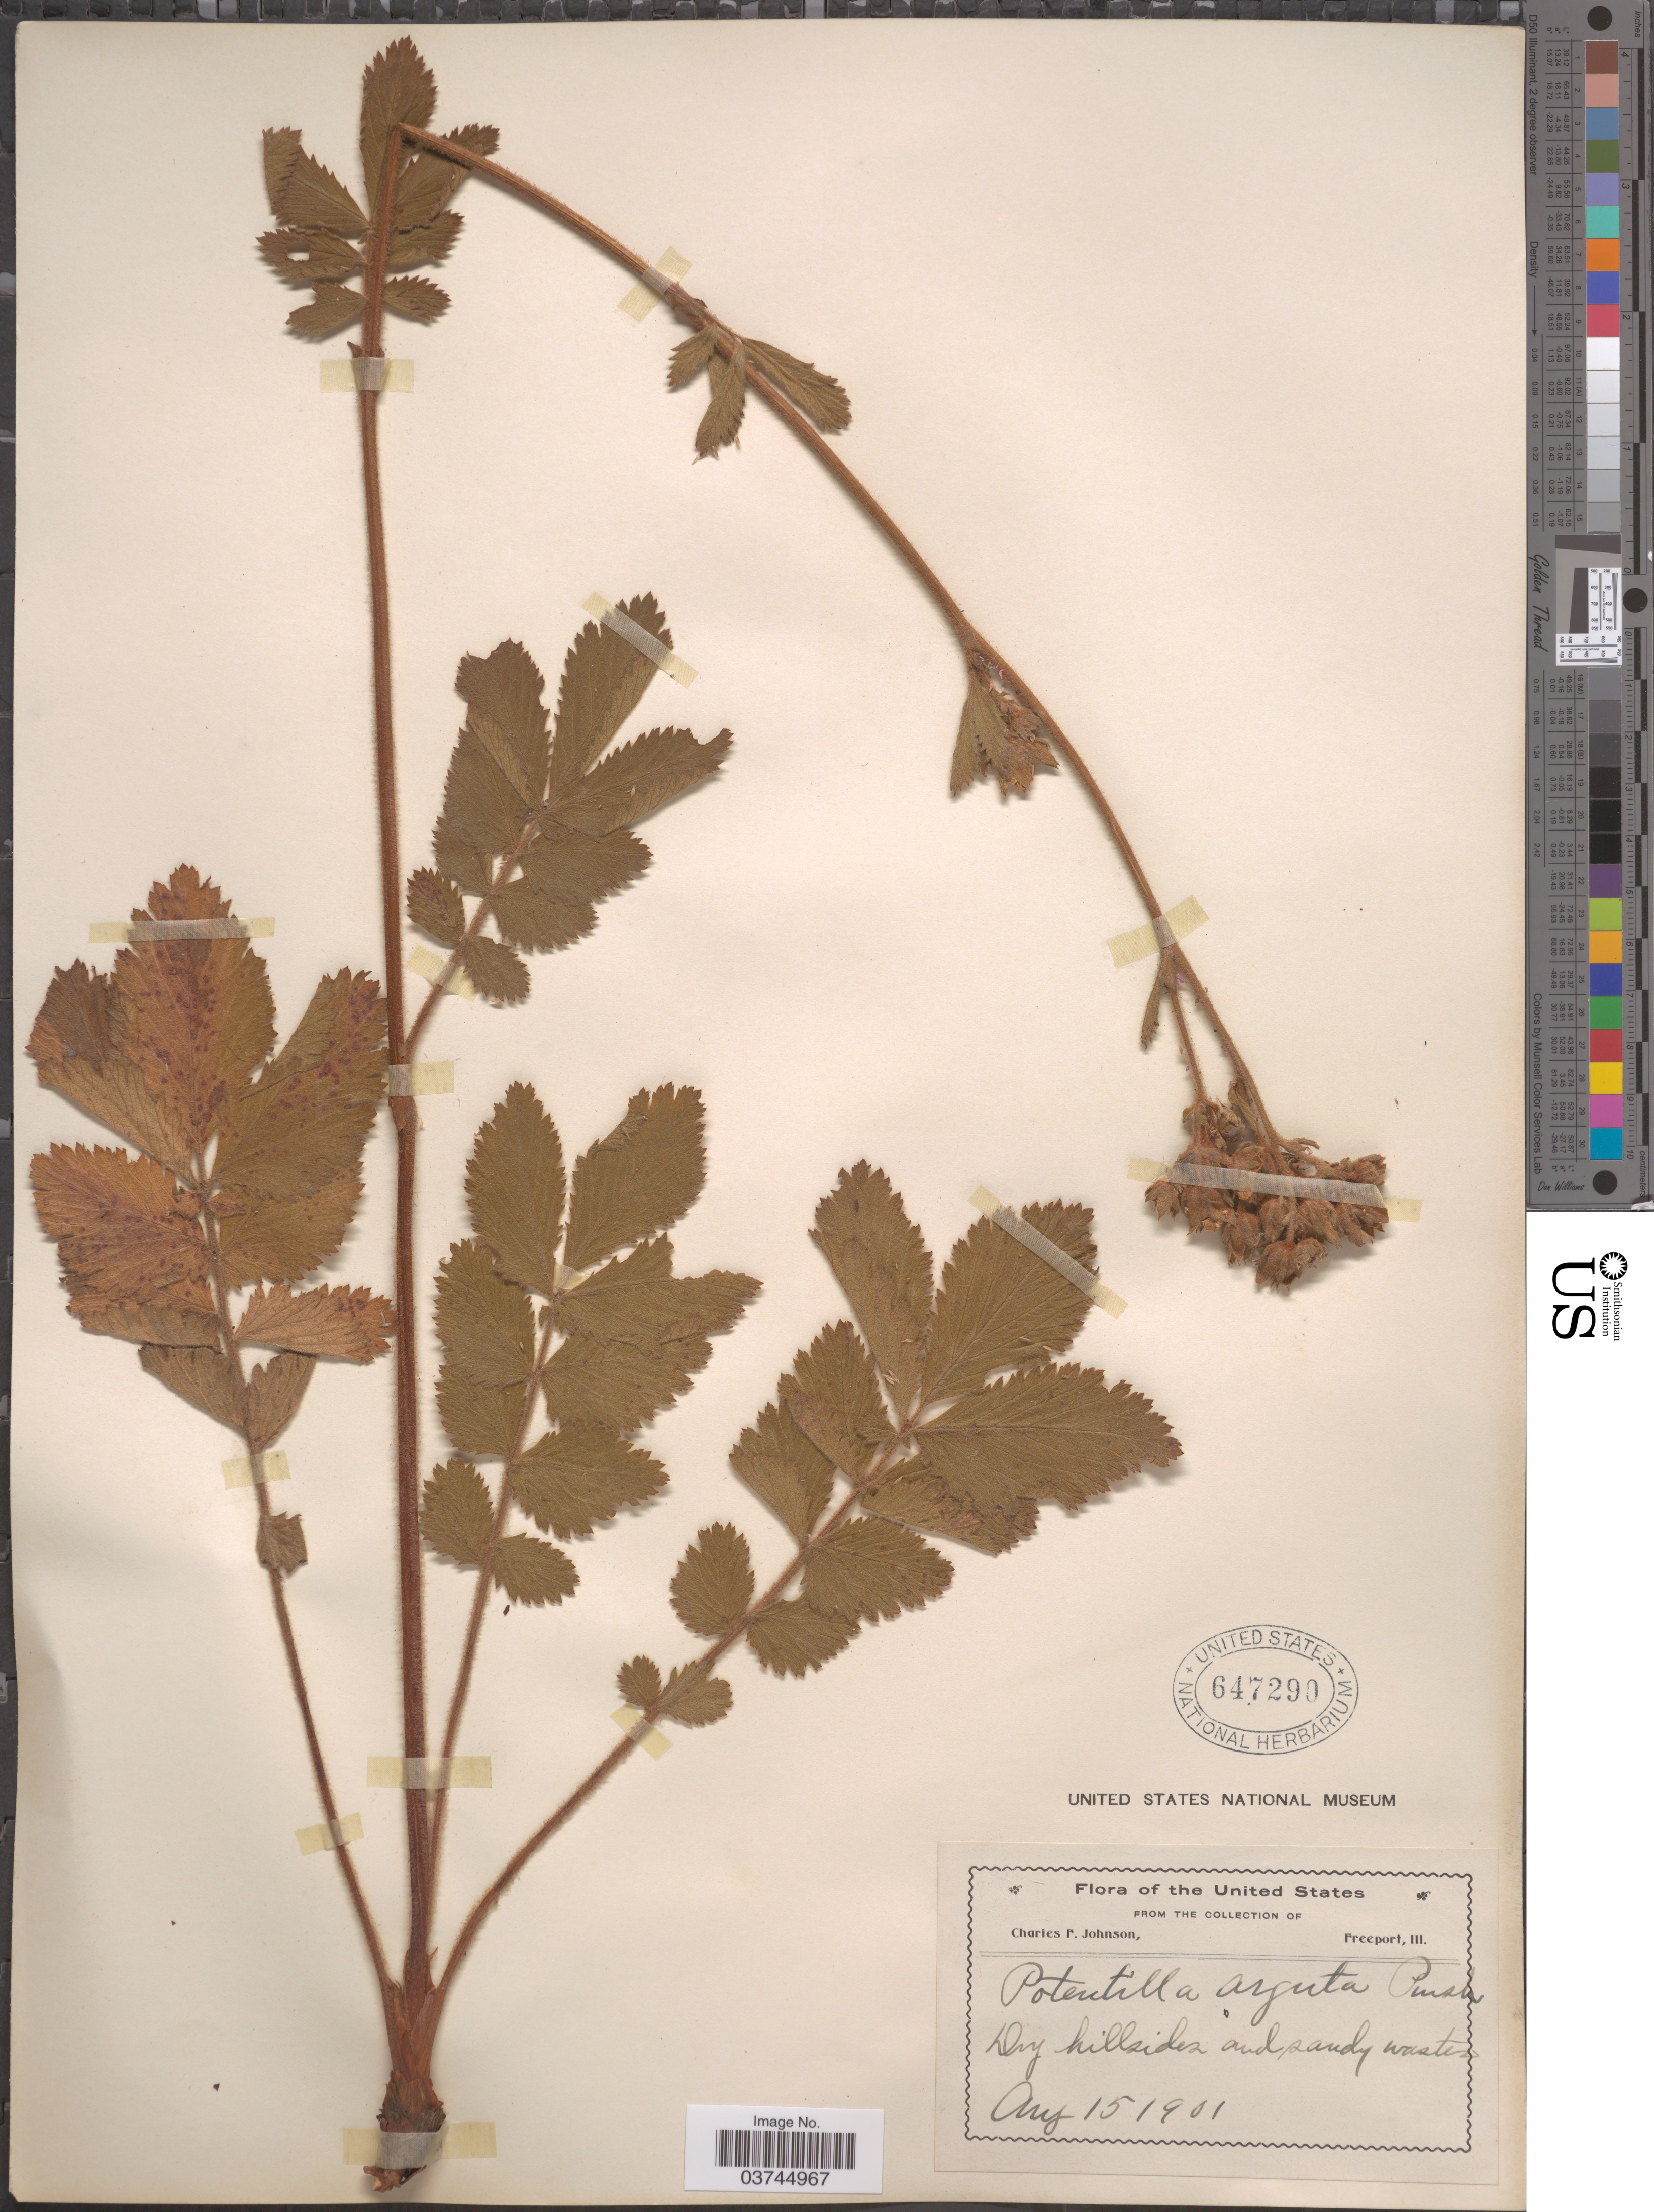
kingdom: Plantae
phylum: Tracheophyta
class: Magnoliopsida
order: Rosales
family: Rosaceae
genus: Drymocallis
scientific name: Drymocallis arguta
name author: (Pursh) Rydb.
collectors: C. Johnson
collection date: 1901-08-15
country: United States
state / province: Illinois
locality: Freeport.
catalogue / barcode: US 647290